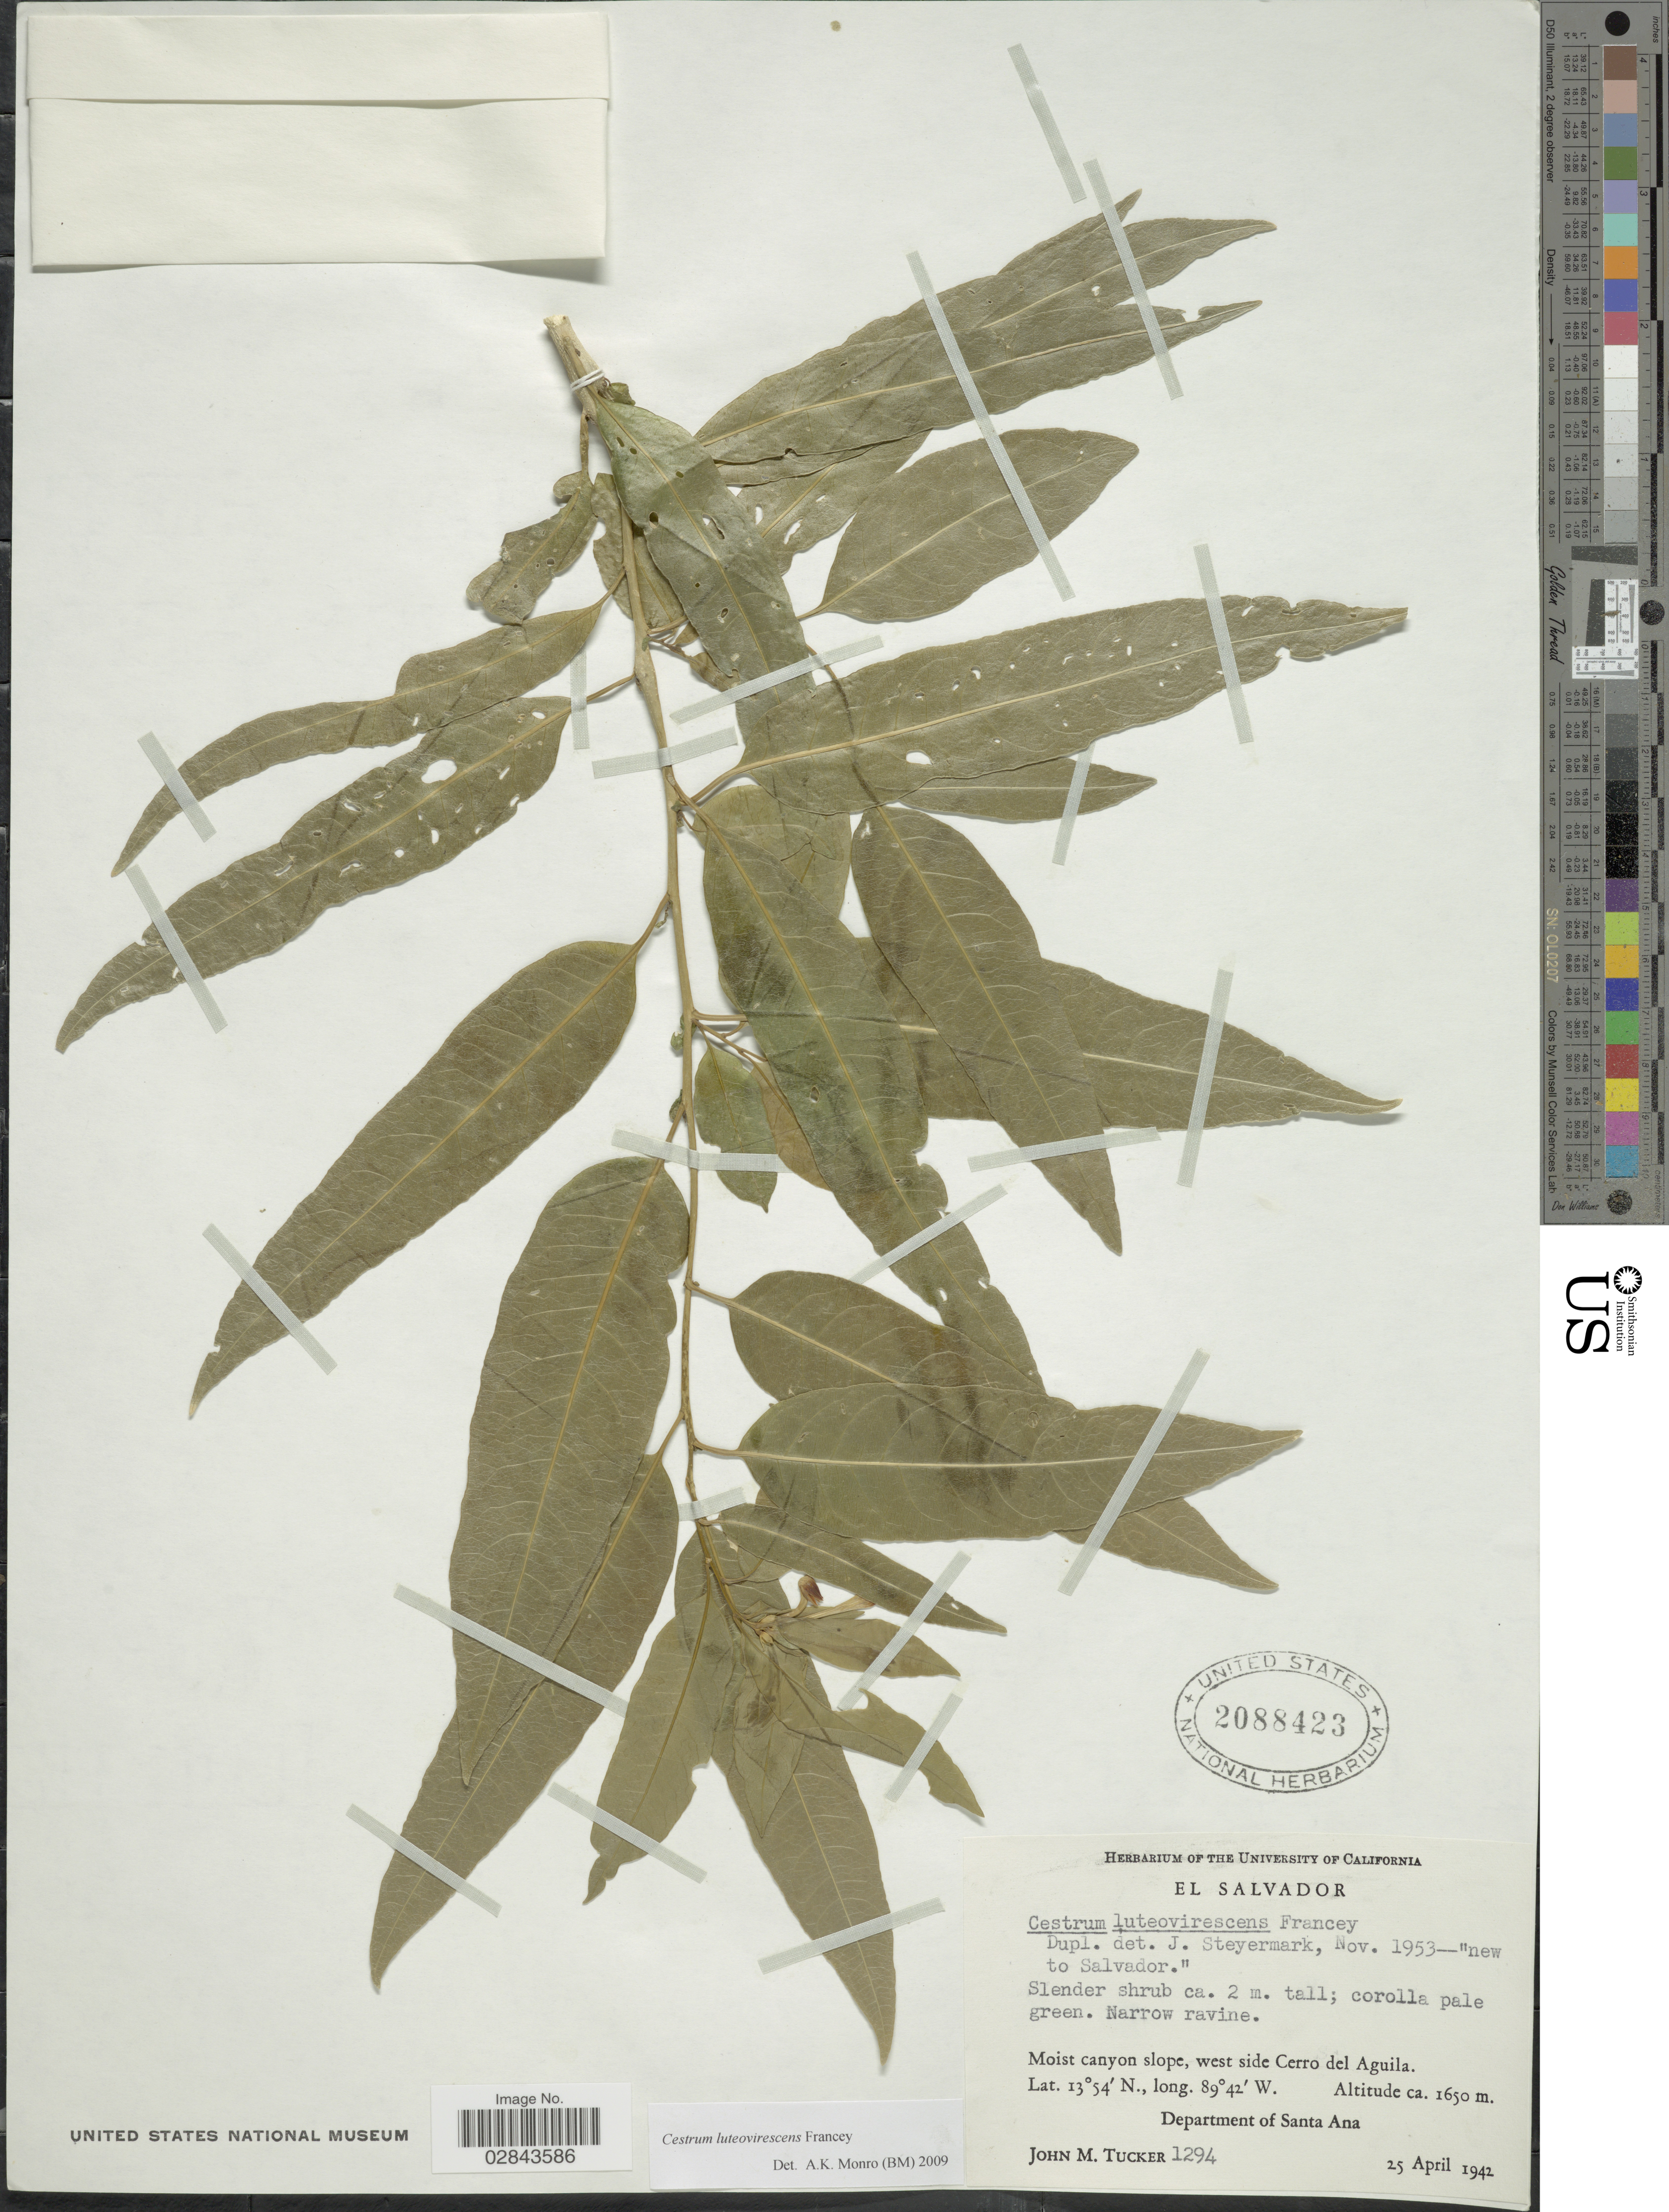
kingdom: Plantae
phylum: Tracheophyta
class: Magnoliopsida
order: Solanales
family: Solanaceae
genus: Cestrum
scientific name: Cestrum luteo-virescens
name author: Francey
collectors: J. M. Tucker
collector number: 1294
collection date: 1942-04-25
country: El Salvador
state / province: Santa Ana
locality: Moist canyon slope, west side Cerro del Aguila, Department of Santa Ana.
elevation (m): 1650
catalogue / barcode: US 2088423